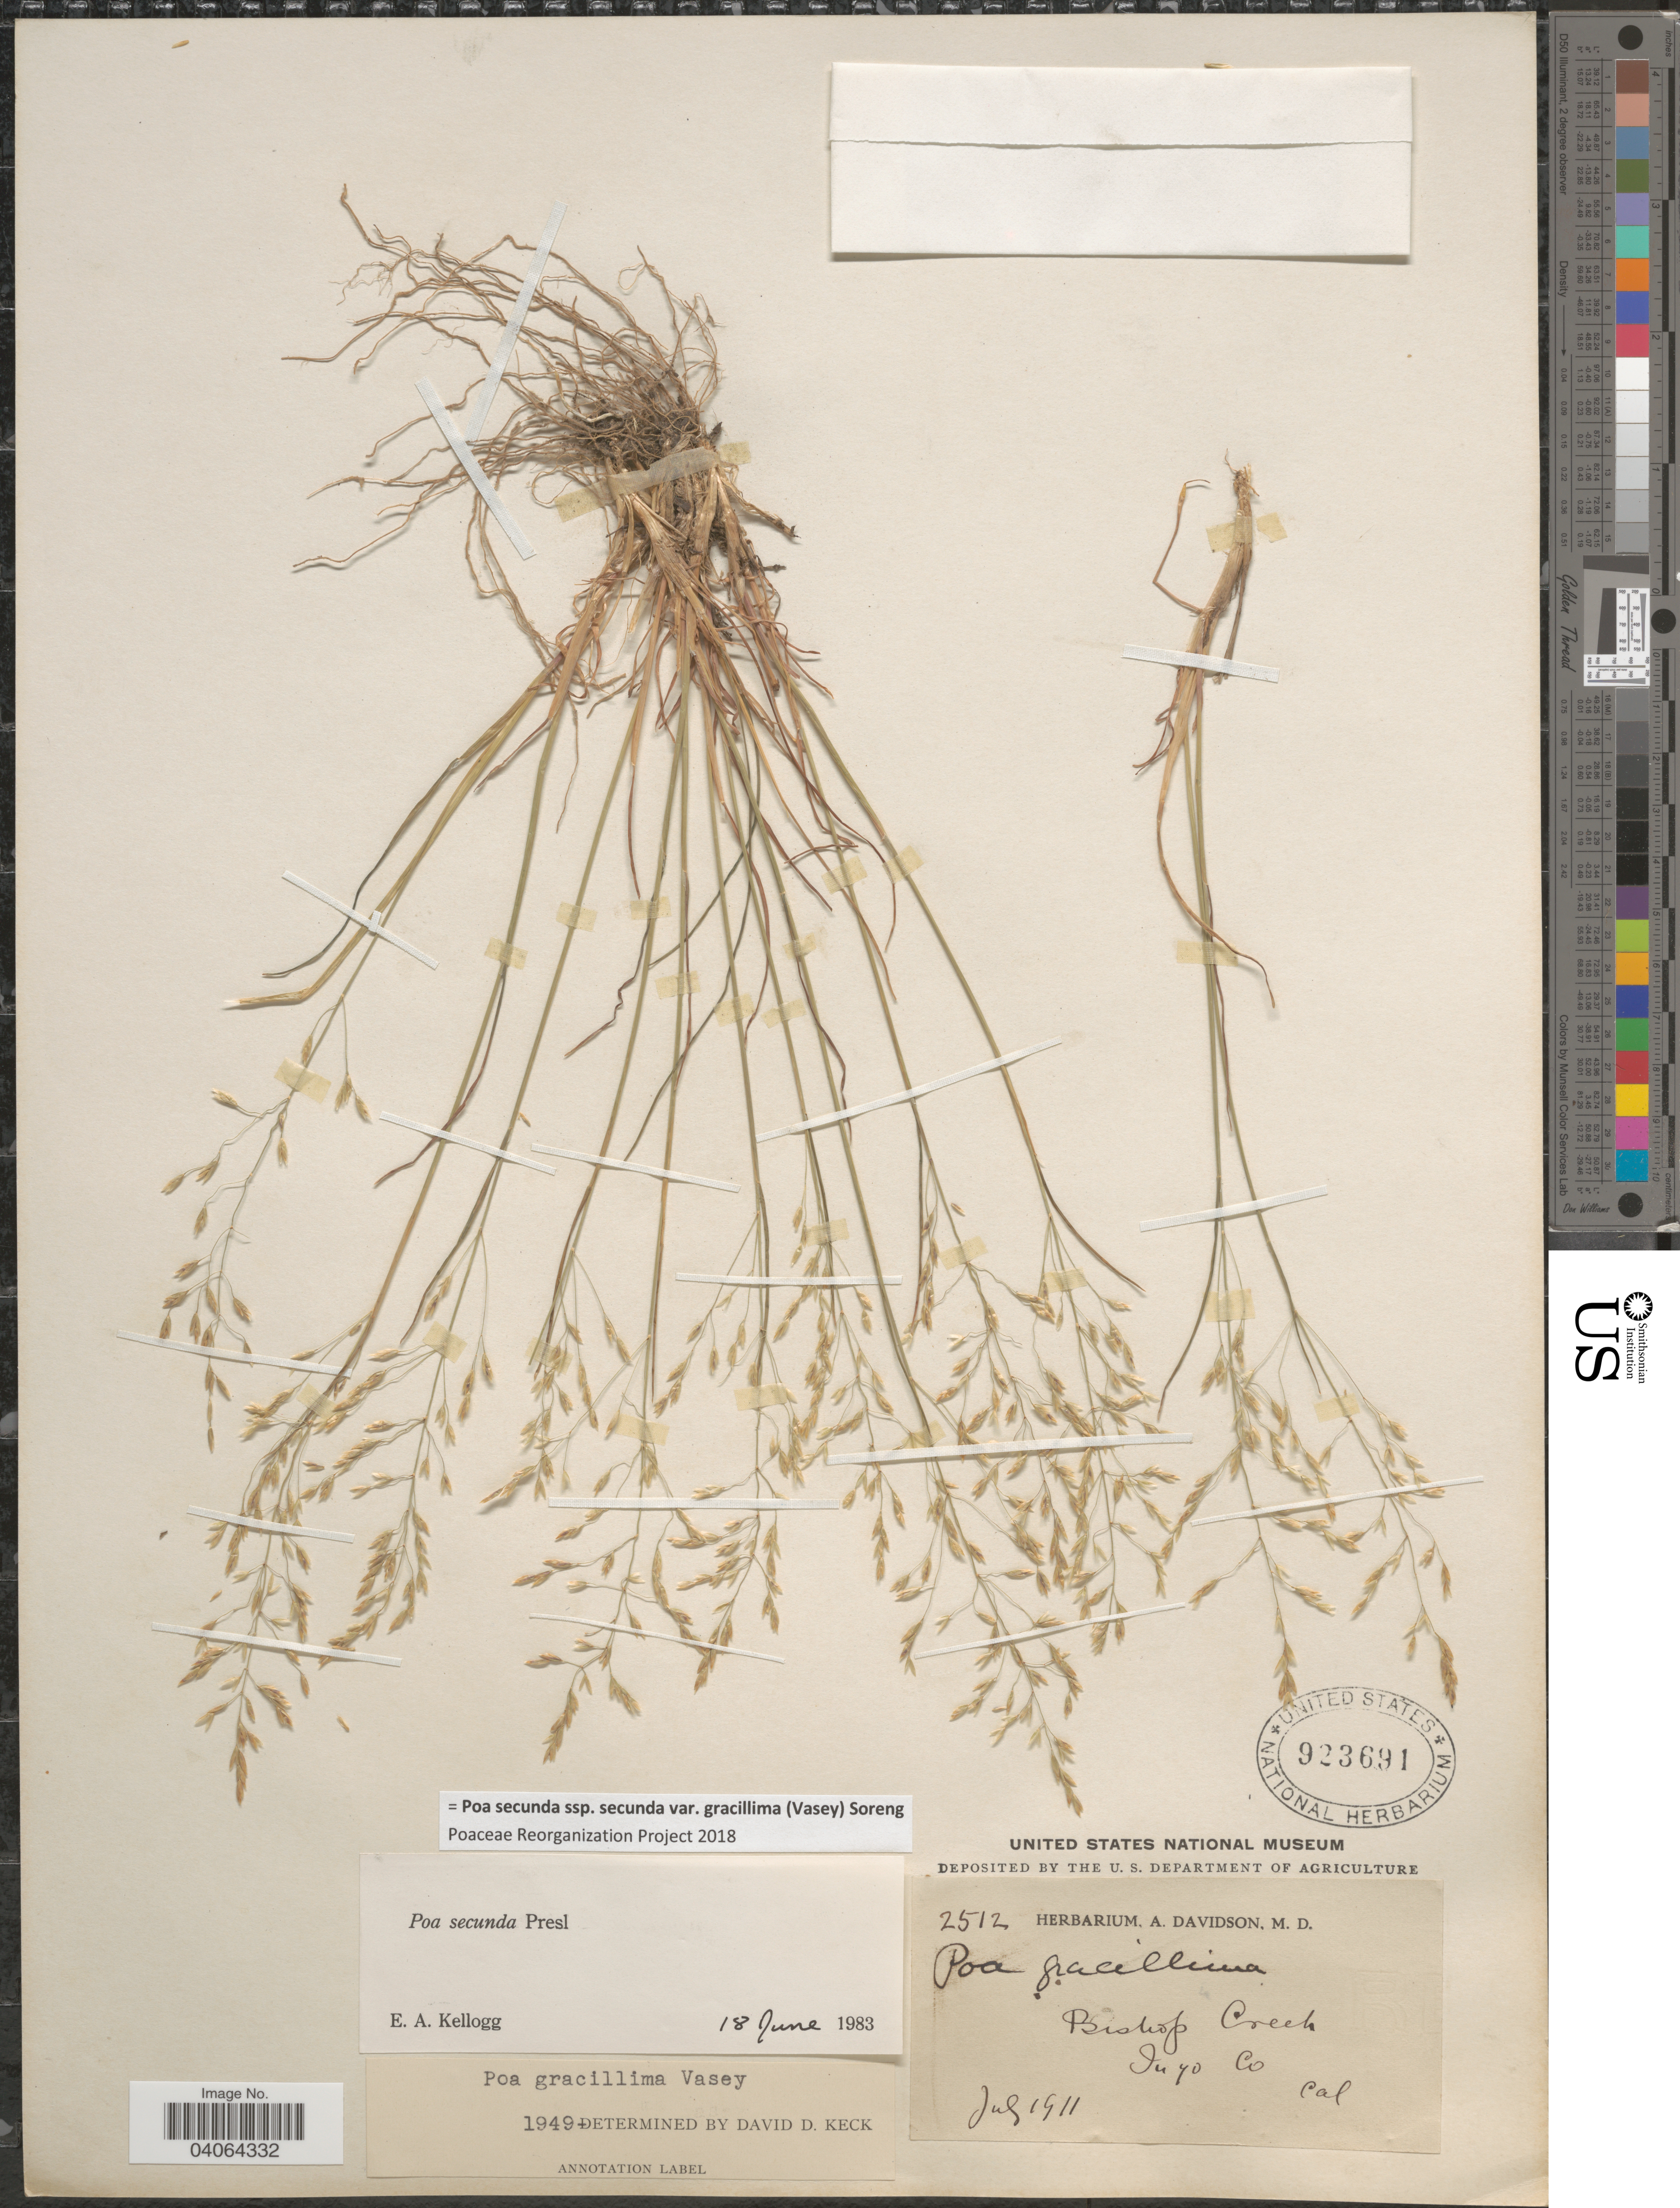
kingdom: Plantae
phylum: Tracheophyta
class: Liliopsida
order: Poales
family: Poaceae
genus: Poa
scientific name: Poa secunda subsp. secunda var. gracillima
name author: (Vasey) Soreng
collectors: ex herb. A. Davidson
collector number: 2512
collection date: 1911-07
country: United States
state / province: California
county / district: Inyo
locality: Bishop Creek. Inyo Co.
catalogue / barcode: US 923691